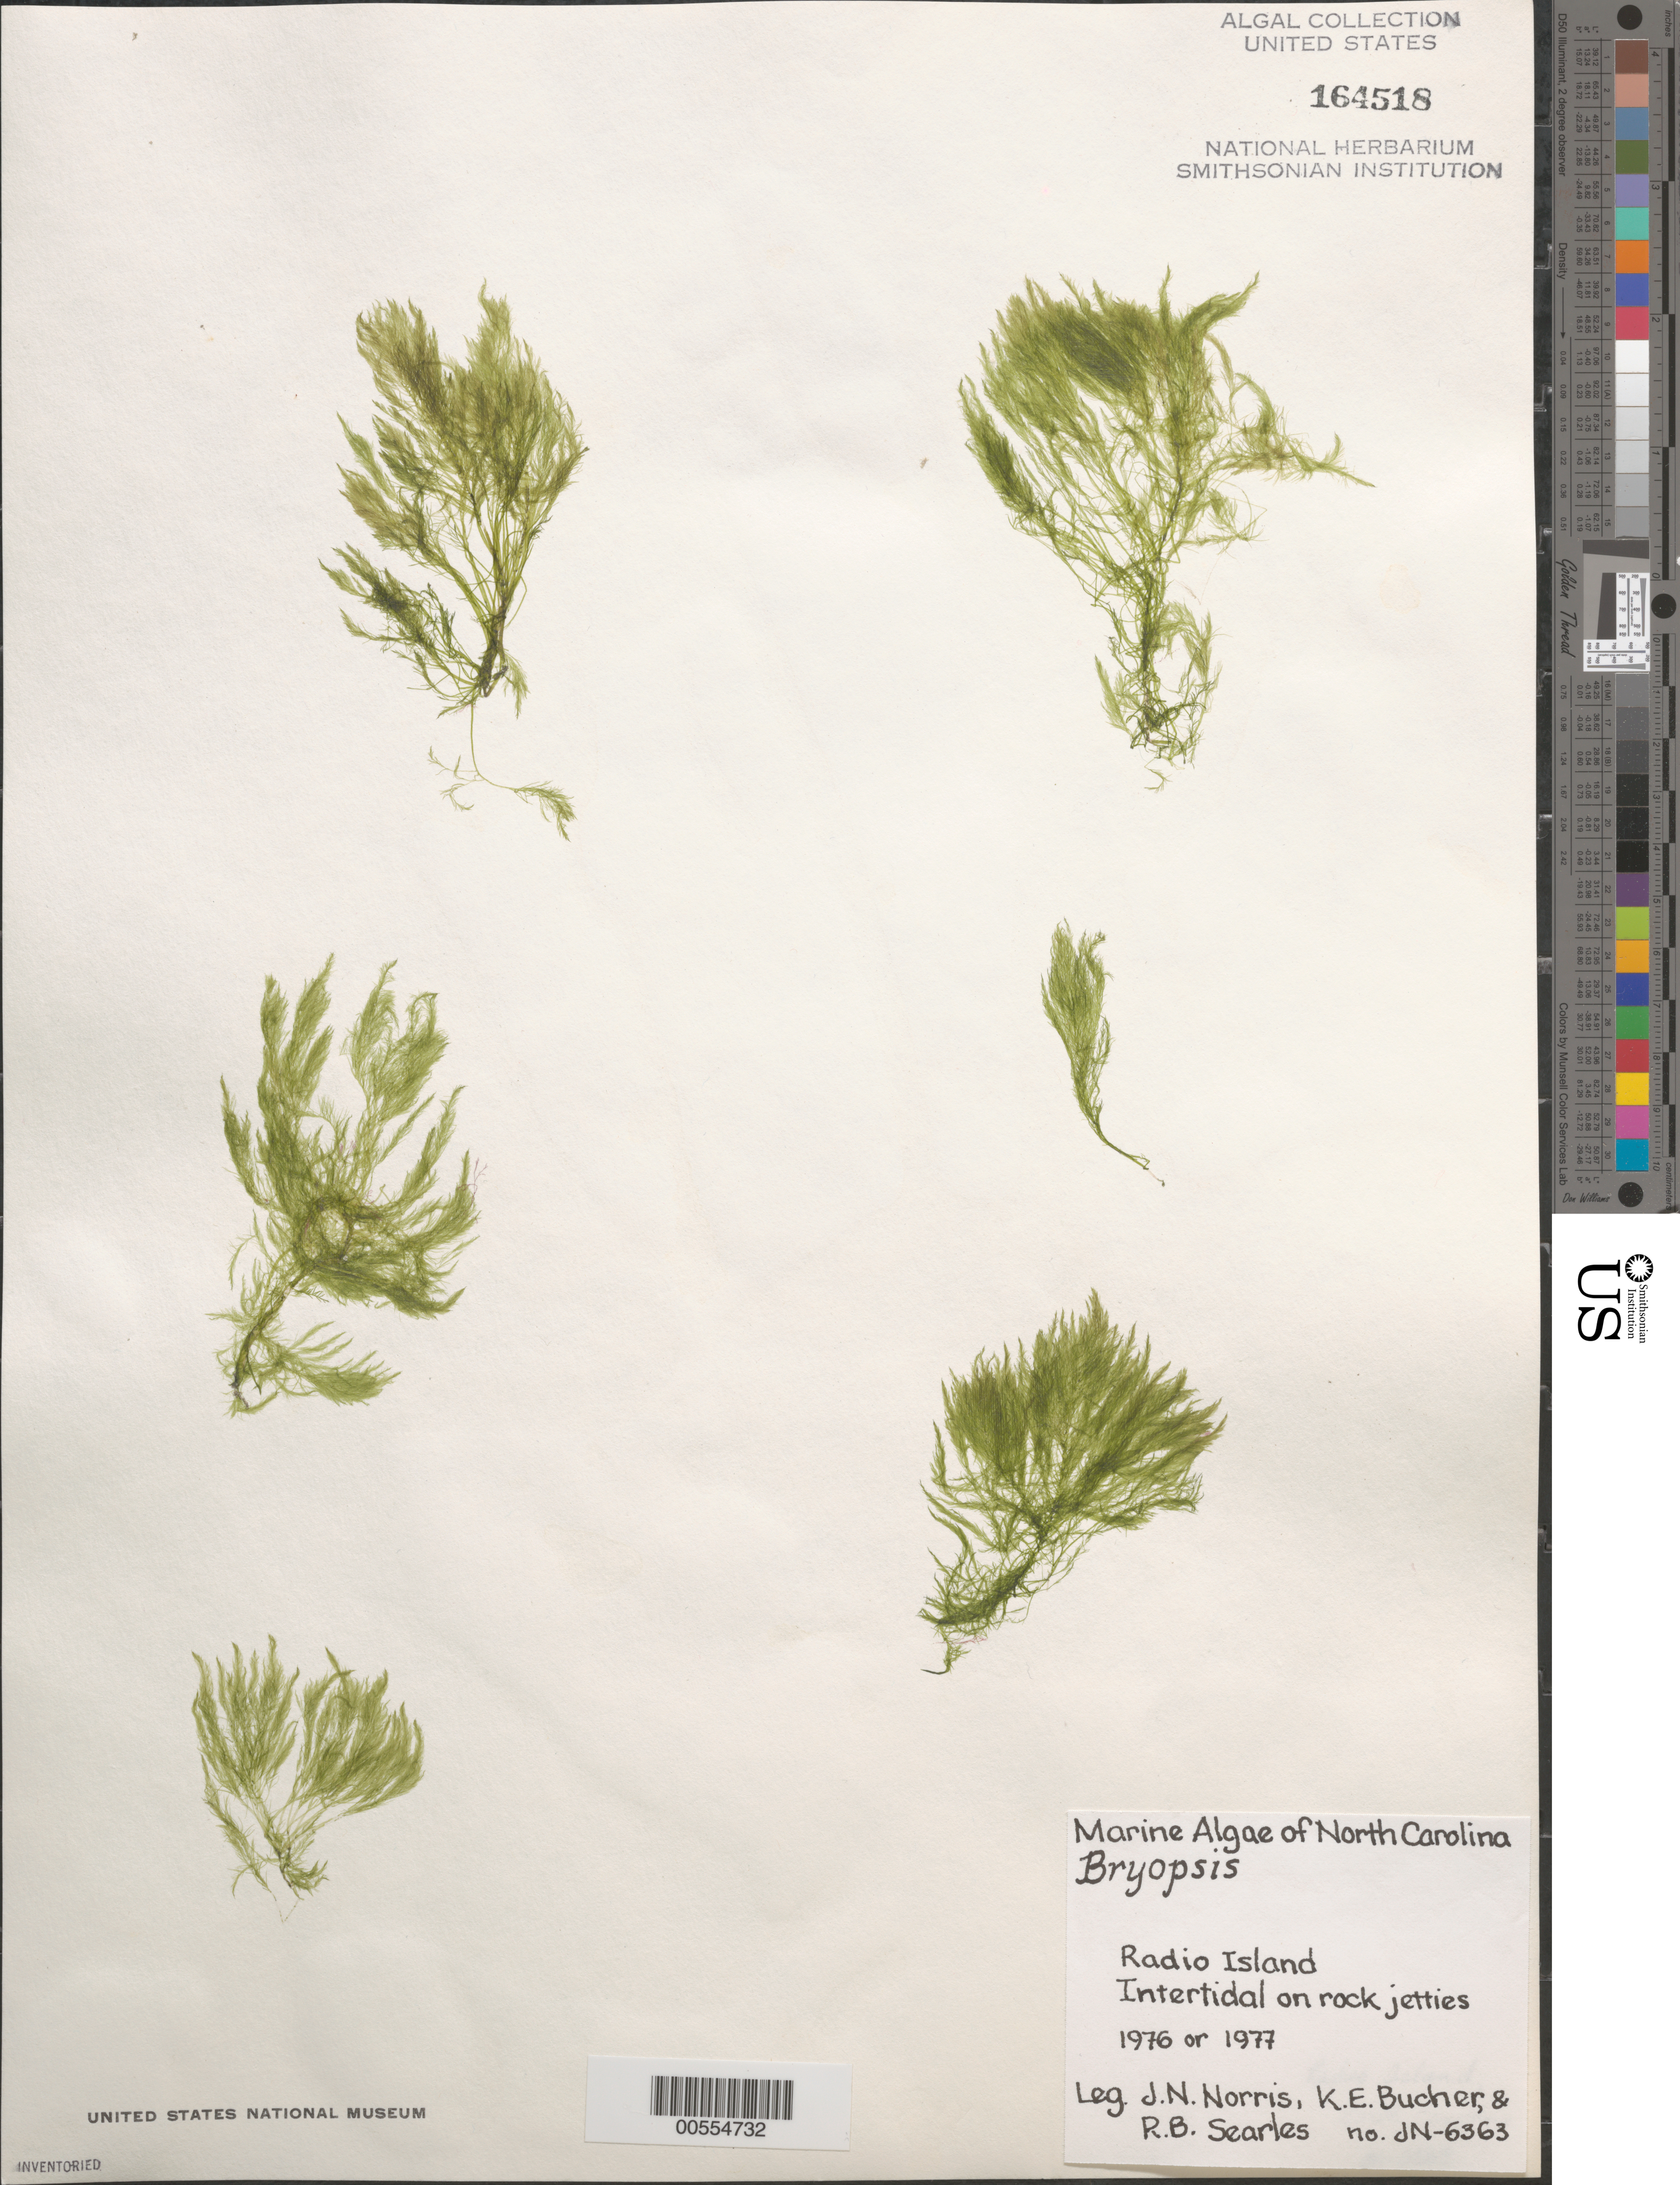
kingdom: Plantae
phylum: Chlorophyta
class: Ulvophyceae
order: Bryopsidales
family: Bryopsidaceae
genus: Bryopsis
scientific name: Bryopsis sp.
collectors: J. N. Norris, K. E. Bucher & R. Searles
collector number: JN-6363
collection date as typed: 1976 OR -- --- 1977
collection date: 1976 or 1977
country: United States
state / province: North Carolina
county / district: Carteret County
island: Radio Island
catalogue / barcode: US 164518